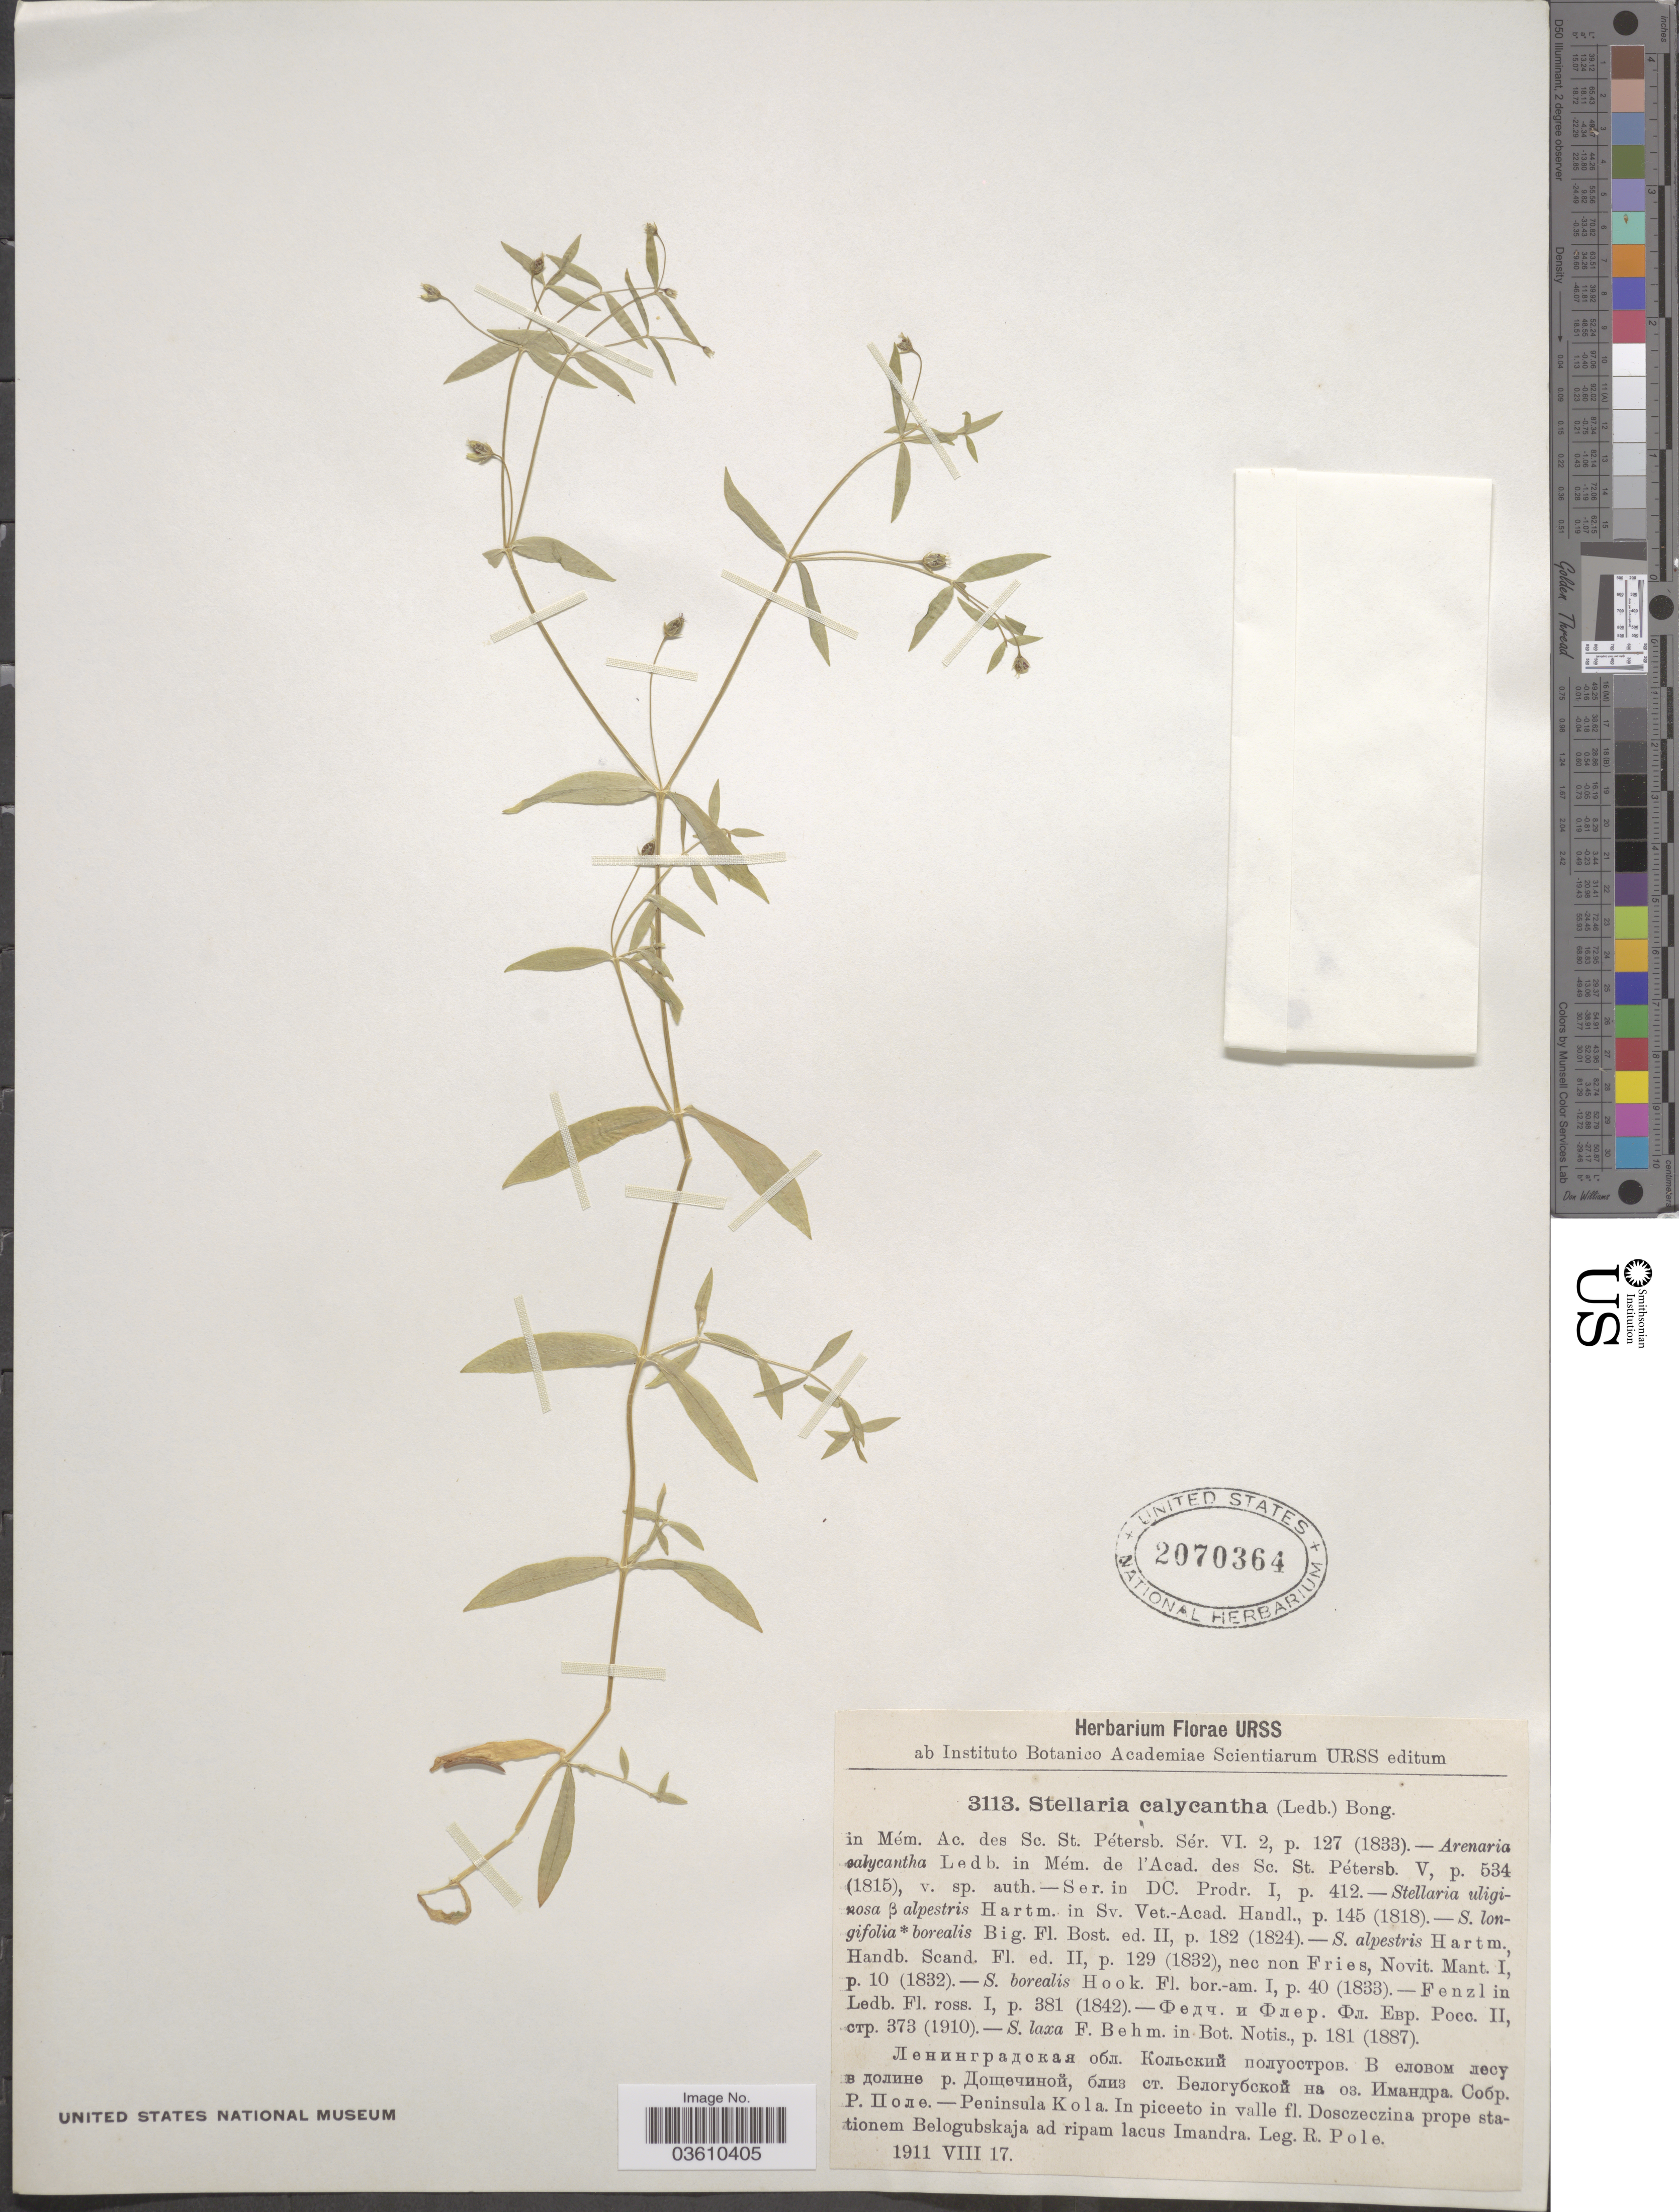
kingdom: Plantae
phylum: Tracheophyta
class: Magnoliopsida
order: Caryophyllales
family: Caryophyllaceae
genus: Stellaria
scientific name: Stellaria calycantha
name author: (Ledeb.) Bong.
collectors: R. Pole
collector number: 3113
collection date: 1911-08-17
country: Russian Federation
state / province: Murmansk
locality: Peninsula Kola. In piceeto in valle fl. Dosczeczina prope stationem Belogubskaja ad ripam lacus Imandra.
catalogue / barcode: US 2070364